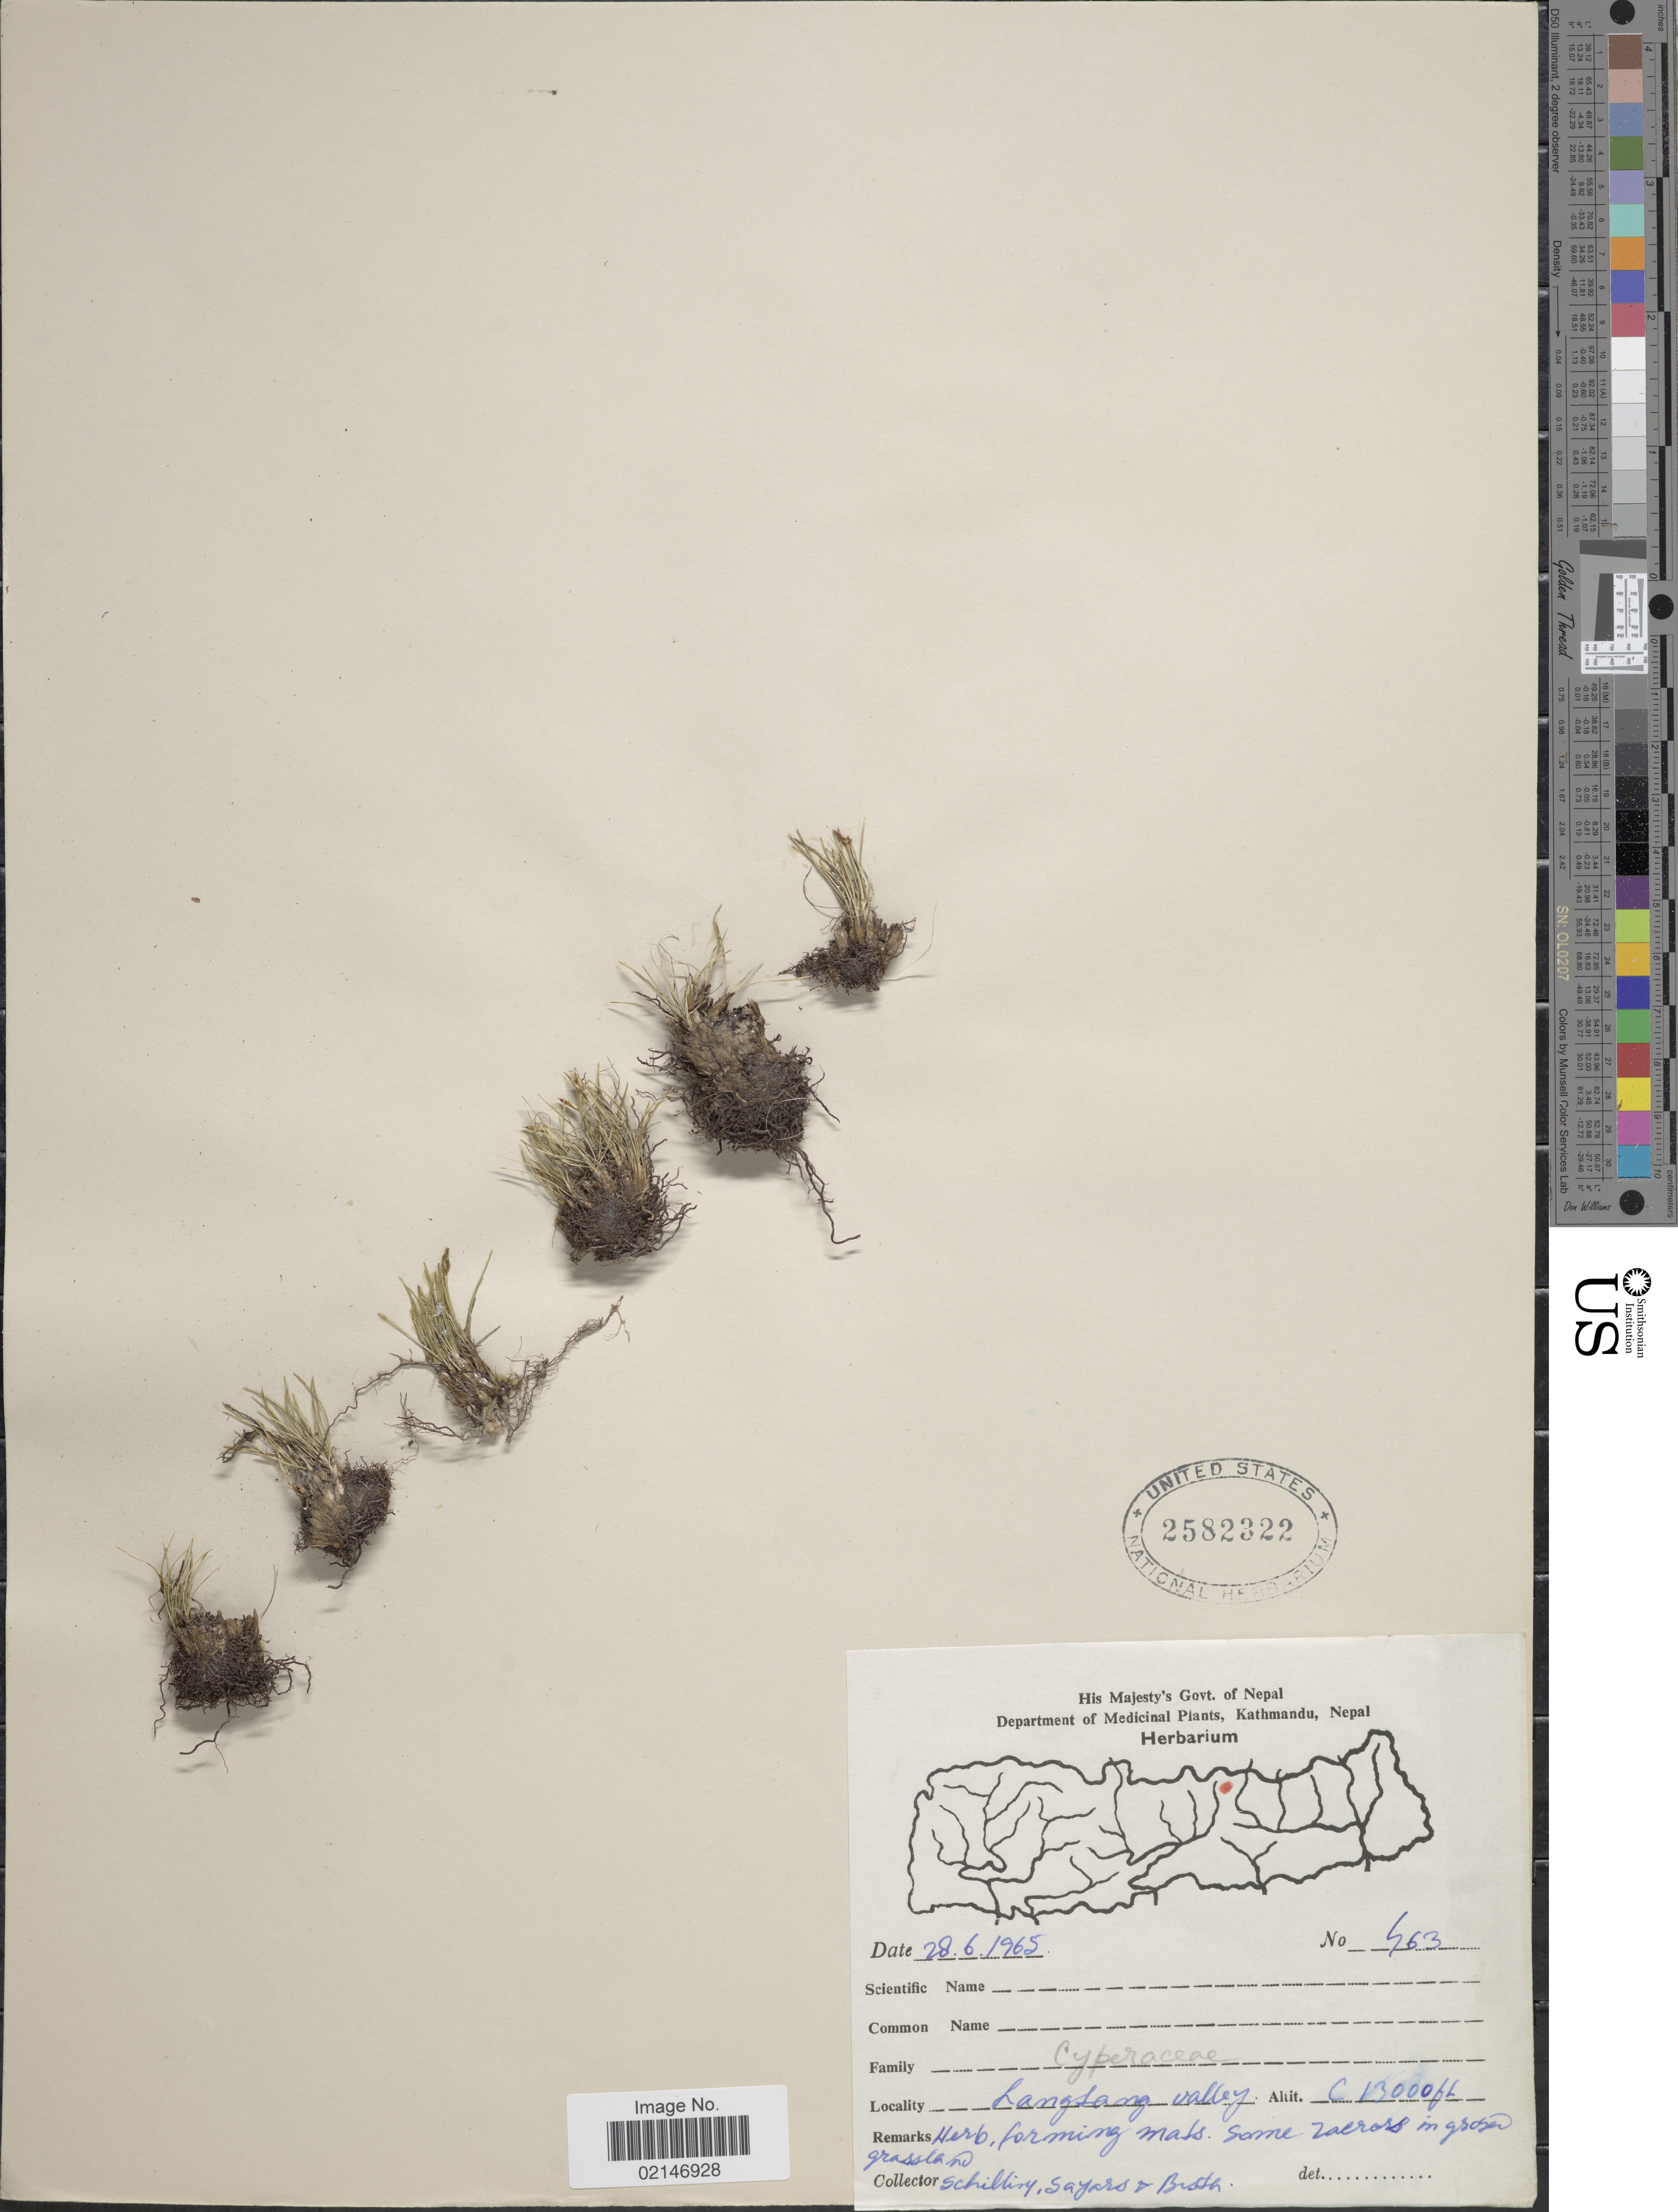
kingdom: Plantae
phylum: Tracheophyta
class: Liliopsida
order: Poales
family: Cyperaceae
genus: Carex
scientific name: Carex sp.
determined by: Strong, Mark T., (BOT), Smithsonian Institution - National Museum of Natural History (UNITED STATES)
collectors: Shilling, Sayars & Bisth.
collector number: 963*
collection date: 1965-06-28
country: Nepal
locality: Langtang Valley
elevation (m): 3962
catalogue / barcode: US 2582322